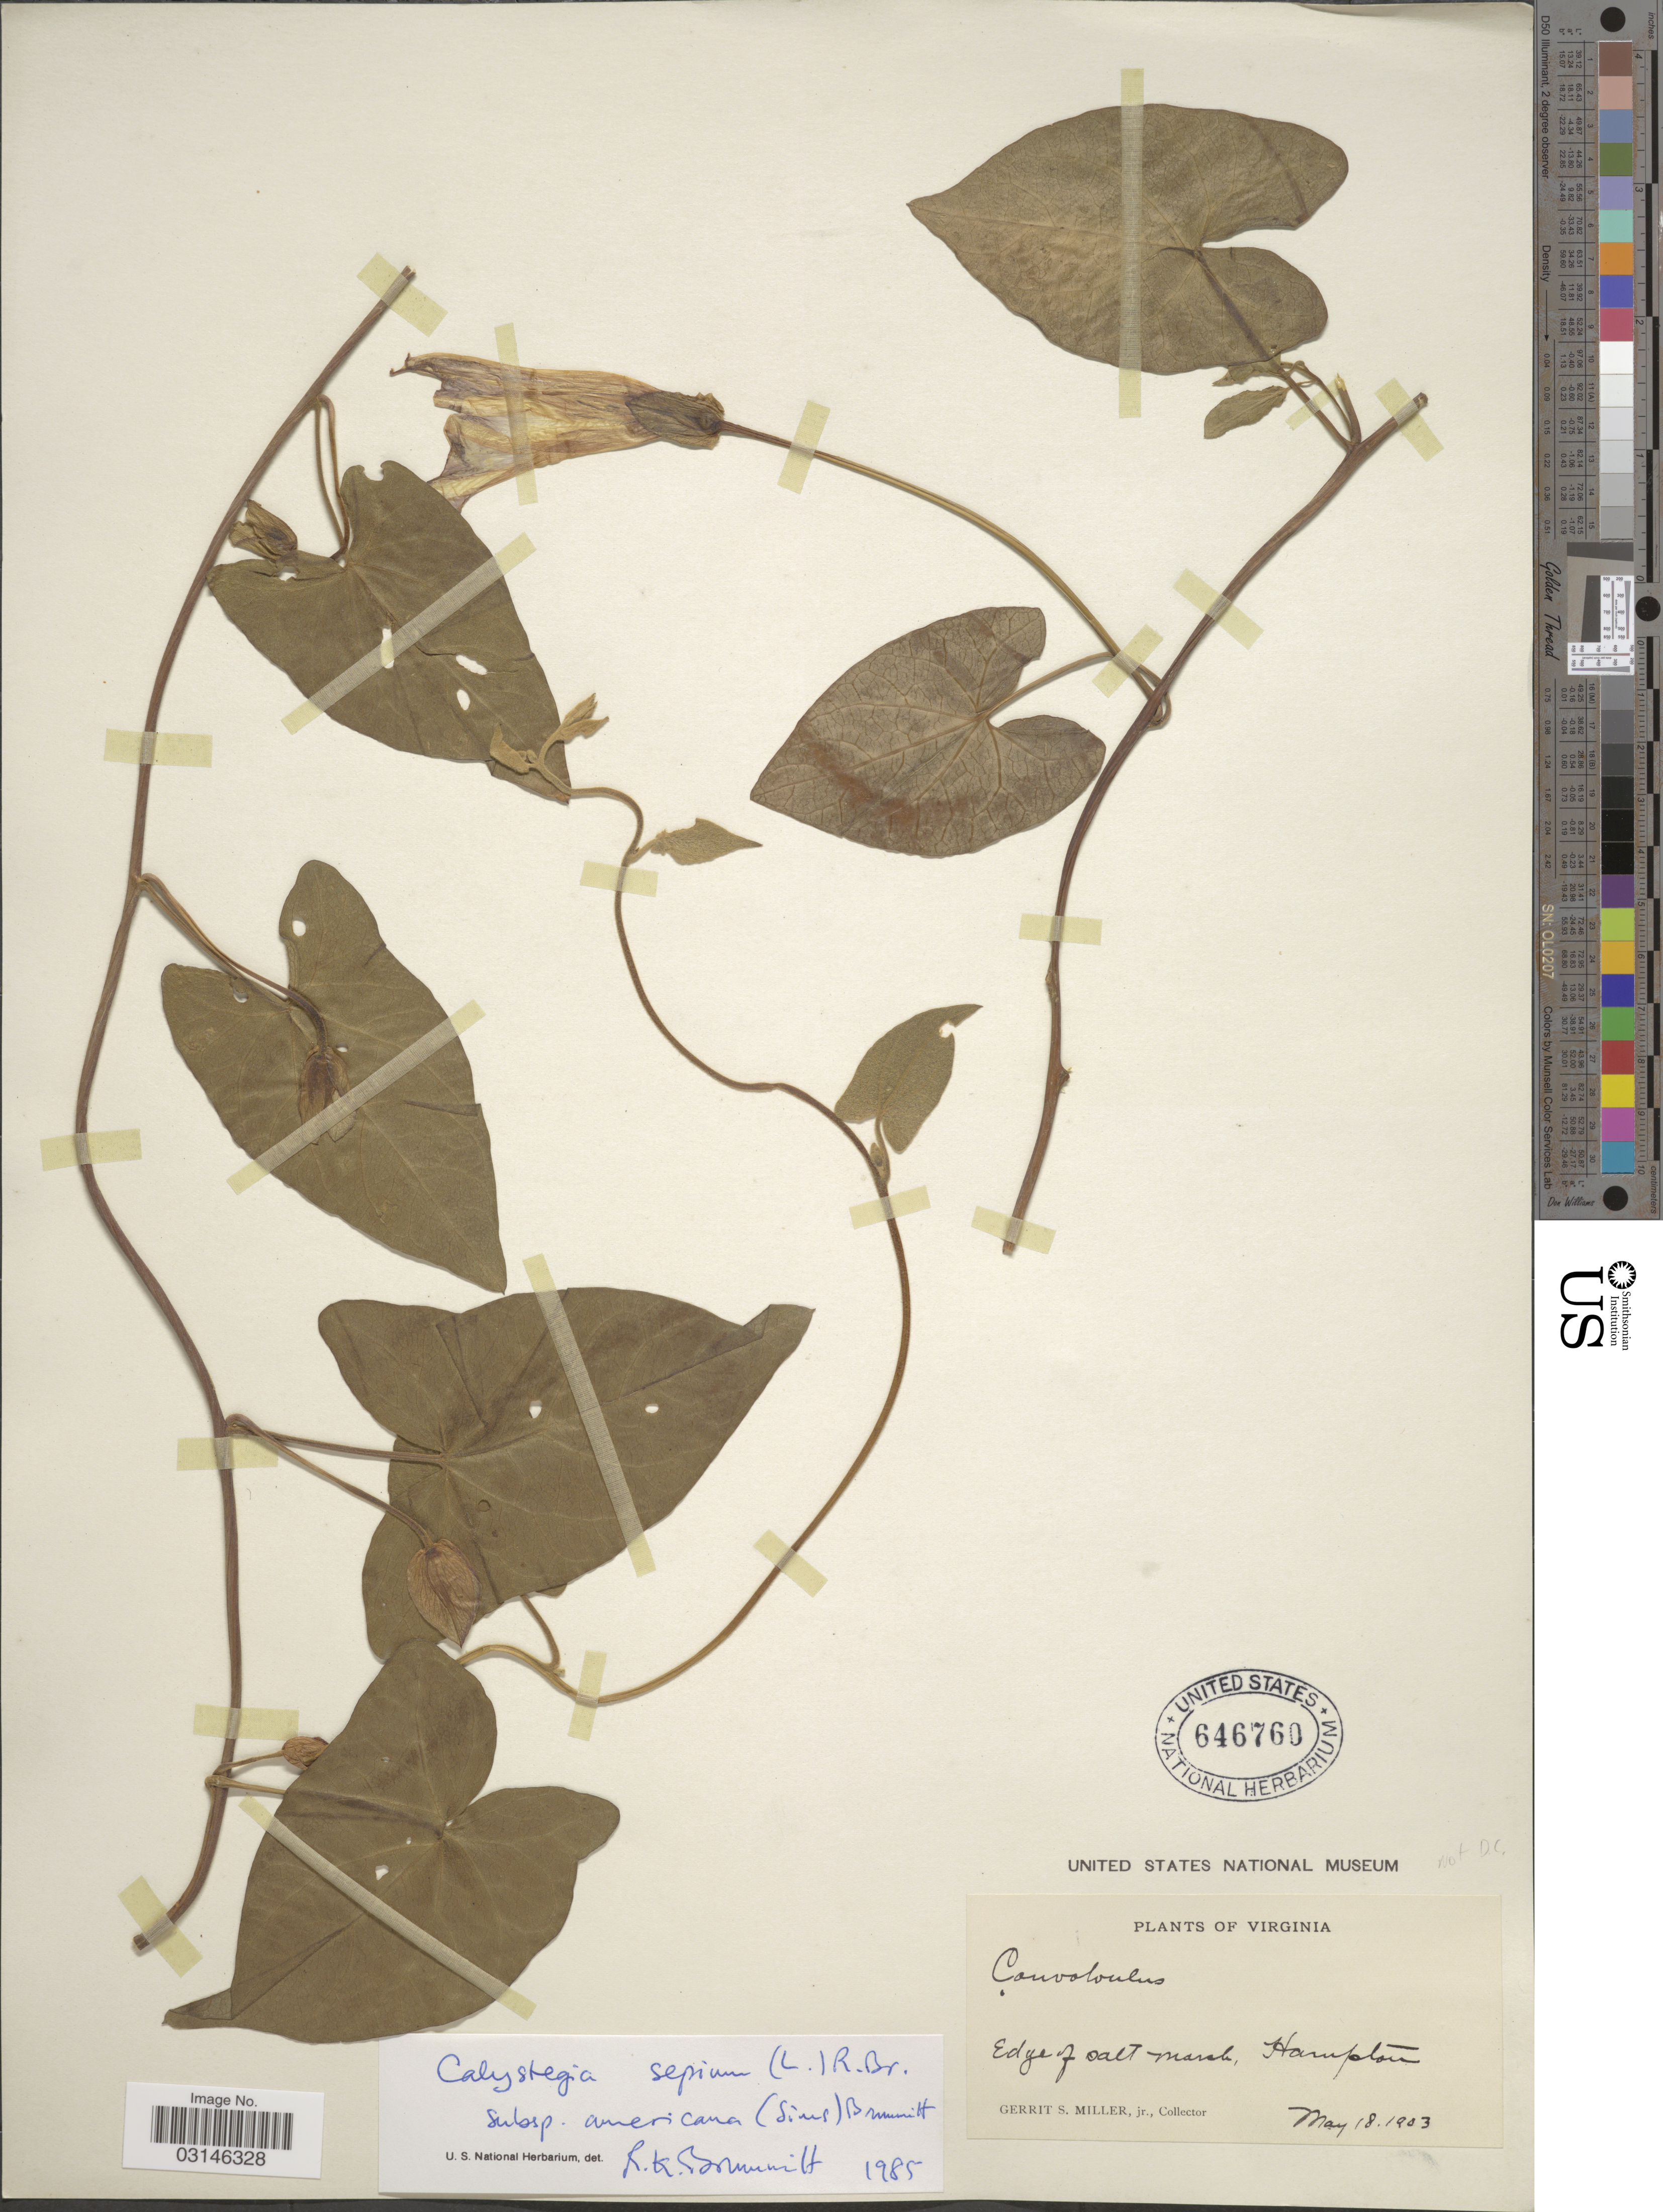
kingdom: Plantae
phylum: Tracheophyta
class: Magnoliopsida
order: Solanales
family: Convolvulaceae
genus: Calystegia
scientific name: Calystegia sepium subsp. americana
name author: (Sims) Brummitt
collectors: G. S. Miller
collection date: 1903-05-18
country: United States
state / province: Virginia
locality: Edge of salt marsh, Hampton.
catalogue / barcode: US 646760